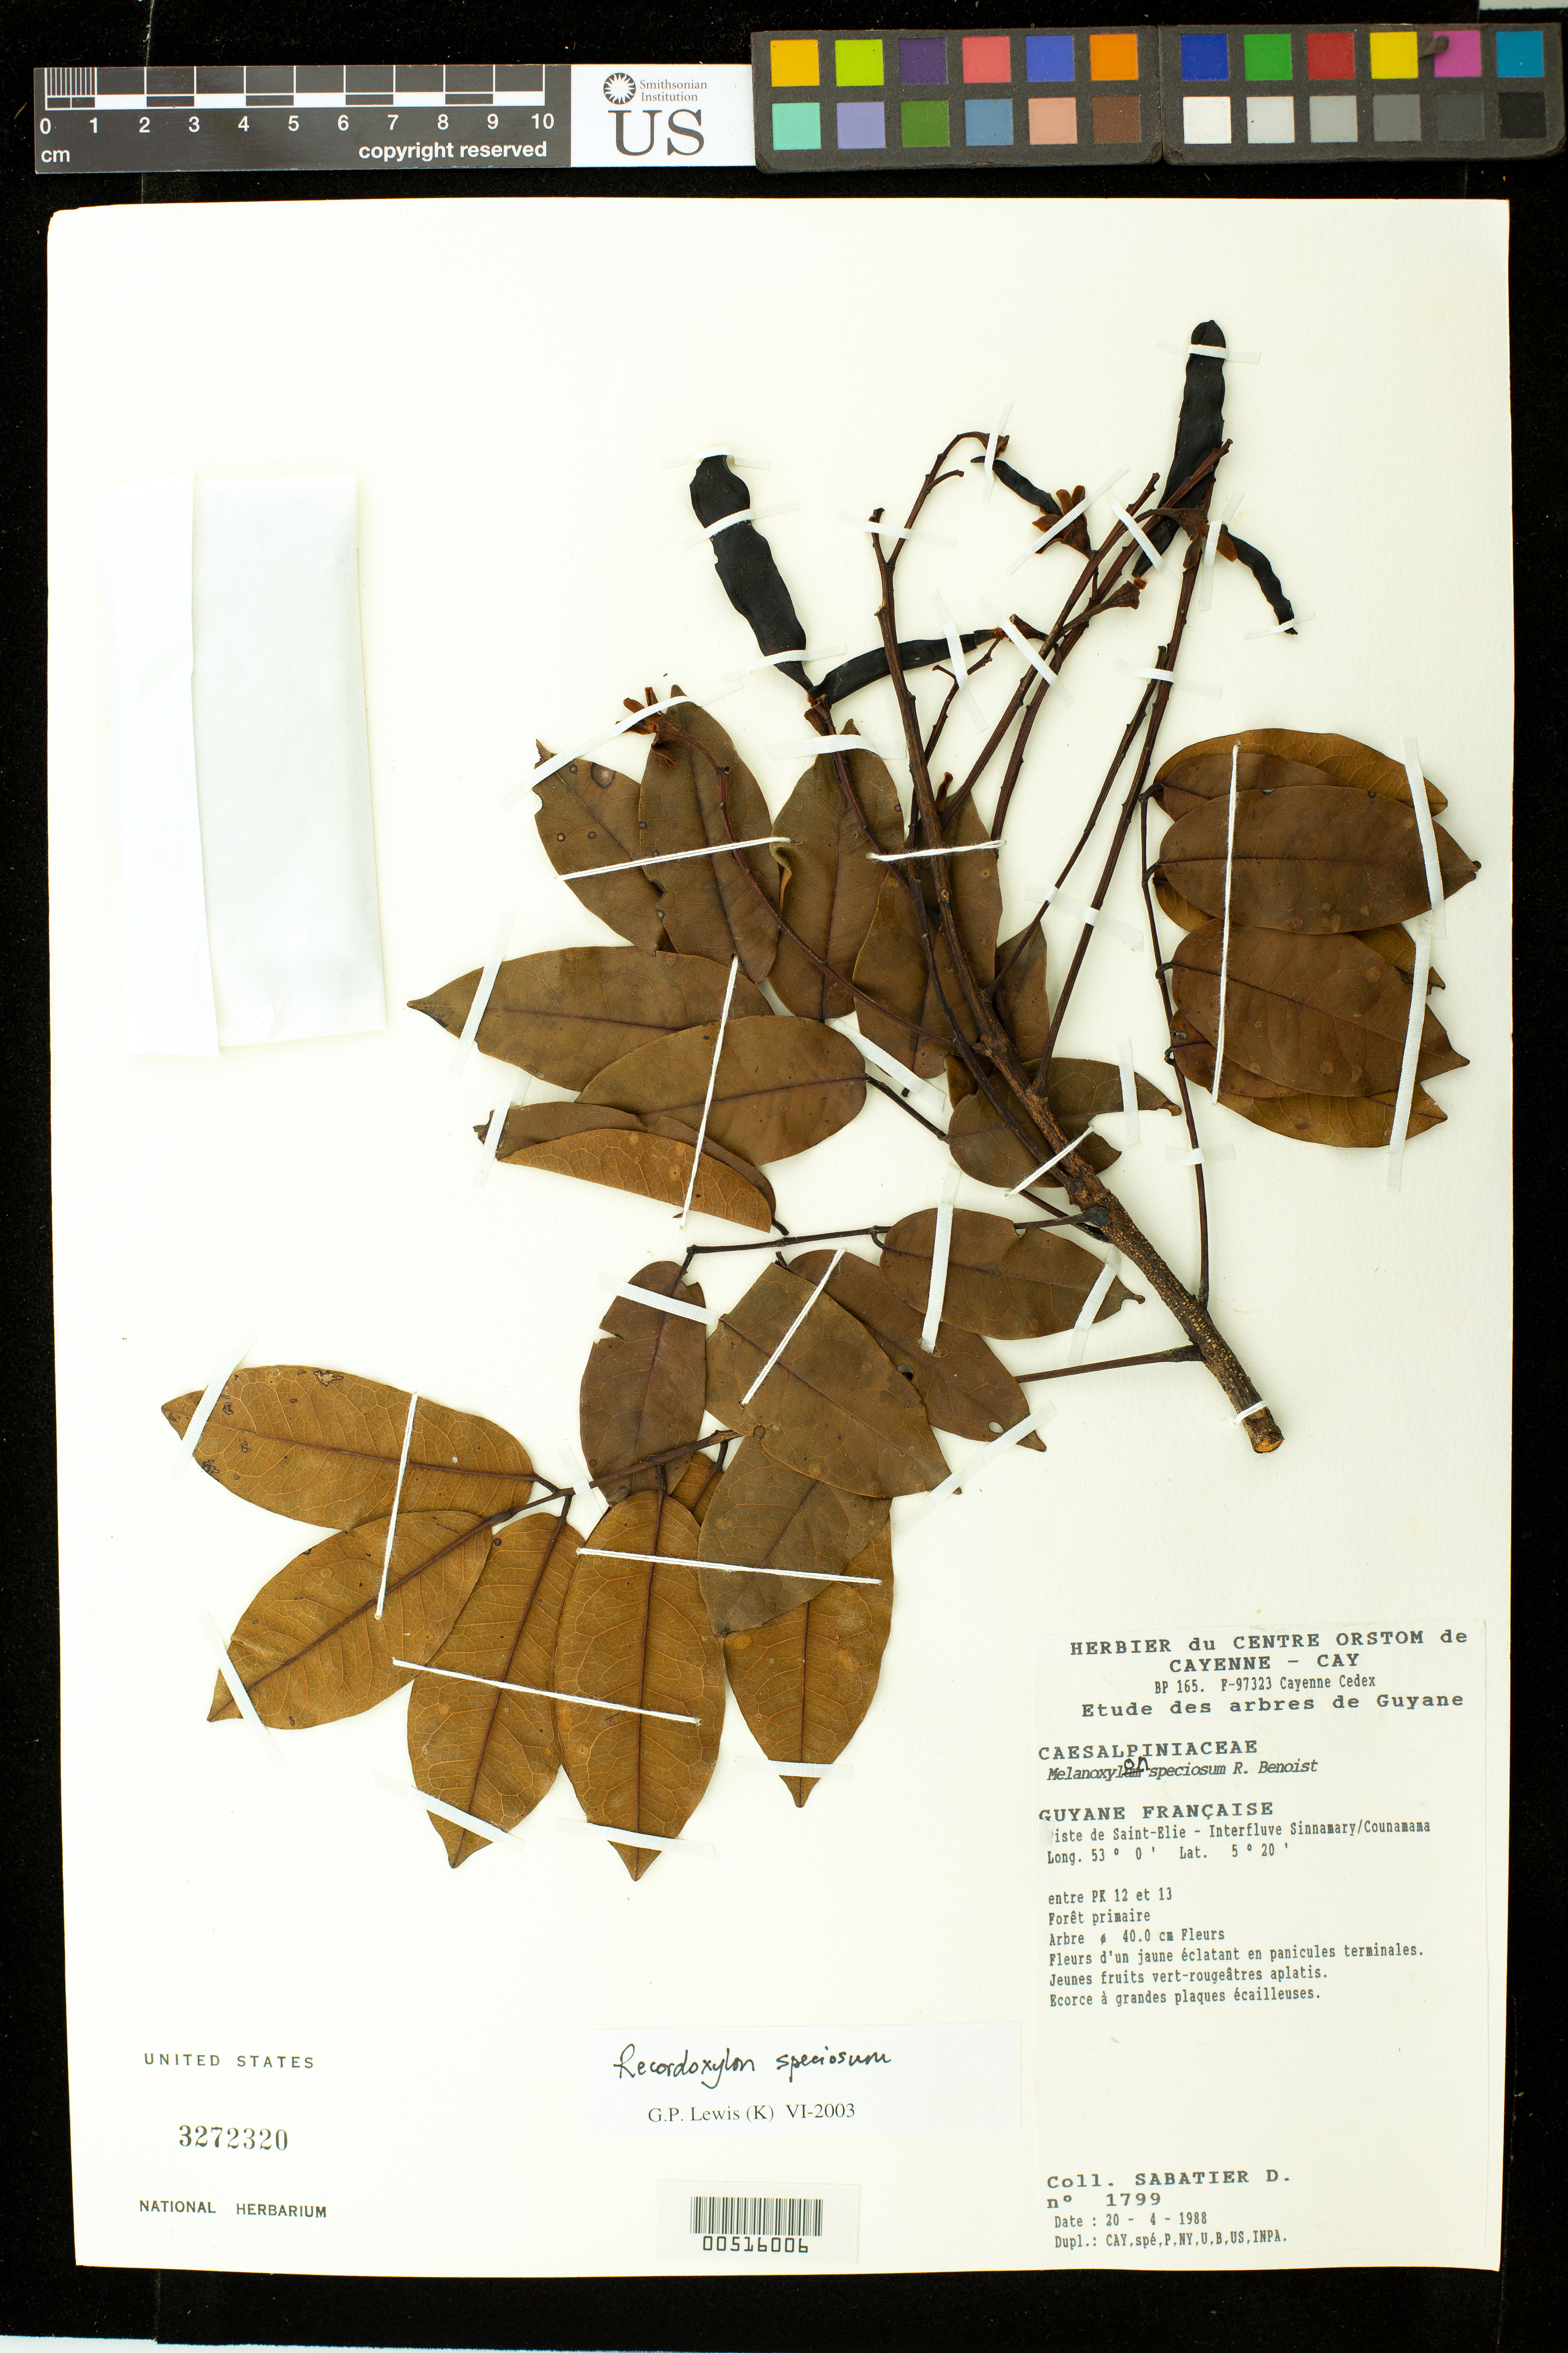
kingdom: Plantae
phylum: Tracheophyta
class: Magnoliopsida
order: Fabales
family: Fabaceae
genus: Melanoxylon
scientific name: Melanoxylon speciosum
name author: Benoist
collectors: D. Sabatier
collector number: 1799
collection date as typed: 20 Apr 1988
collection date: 1988-04-20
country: French Guiana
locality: Piste de saint-elie, interfluve sinnamary / counamama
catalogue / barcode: US 3272320